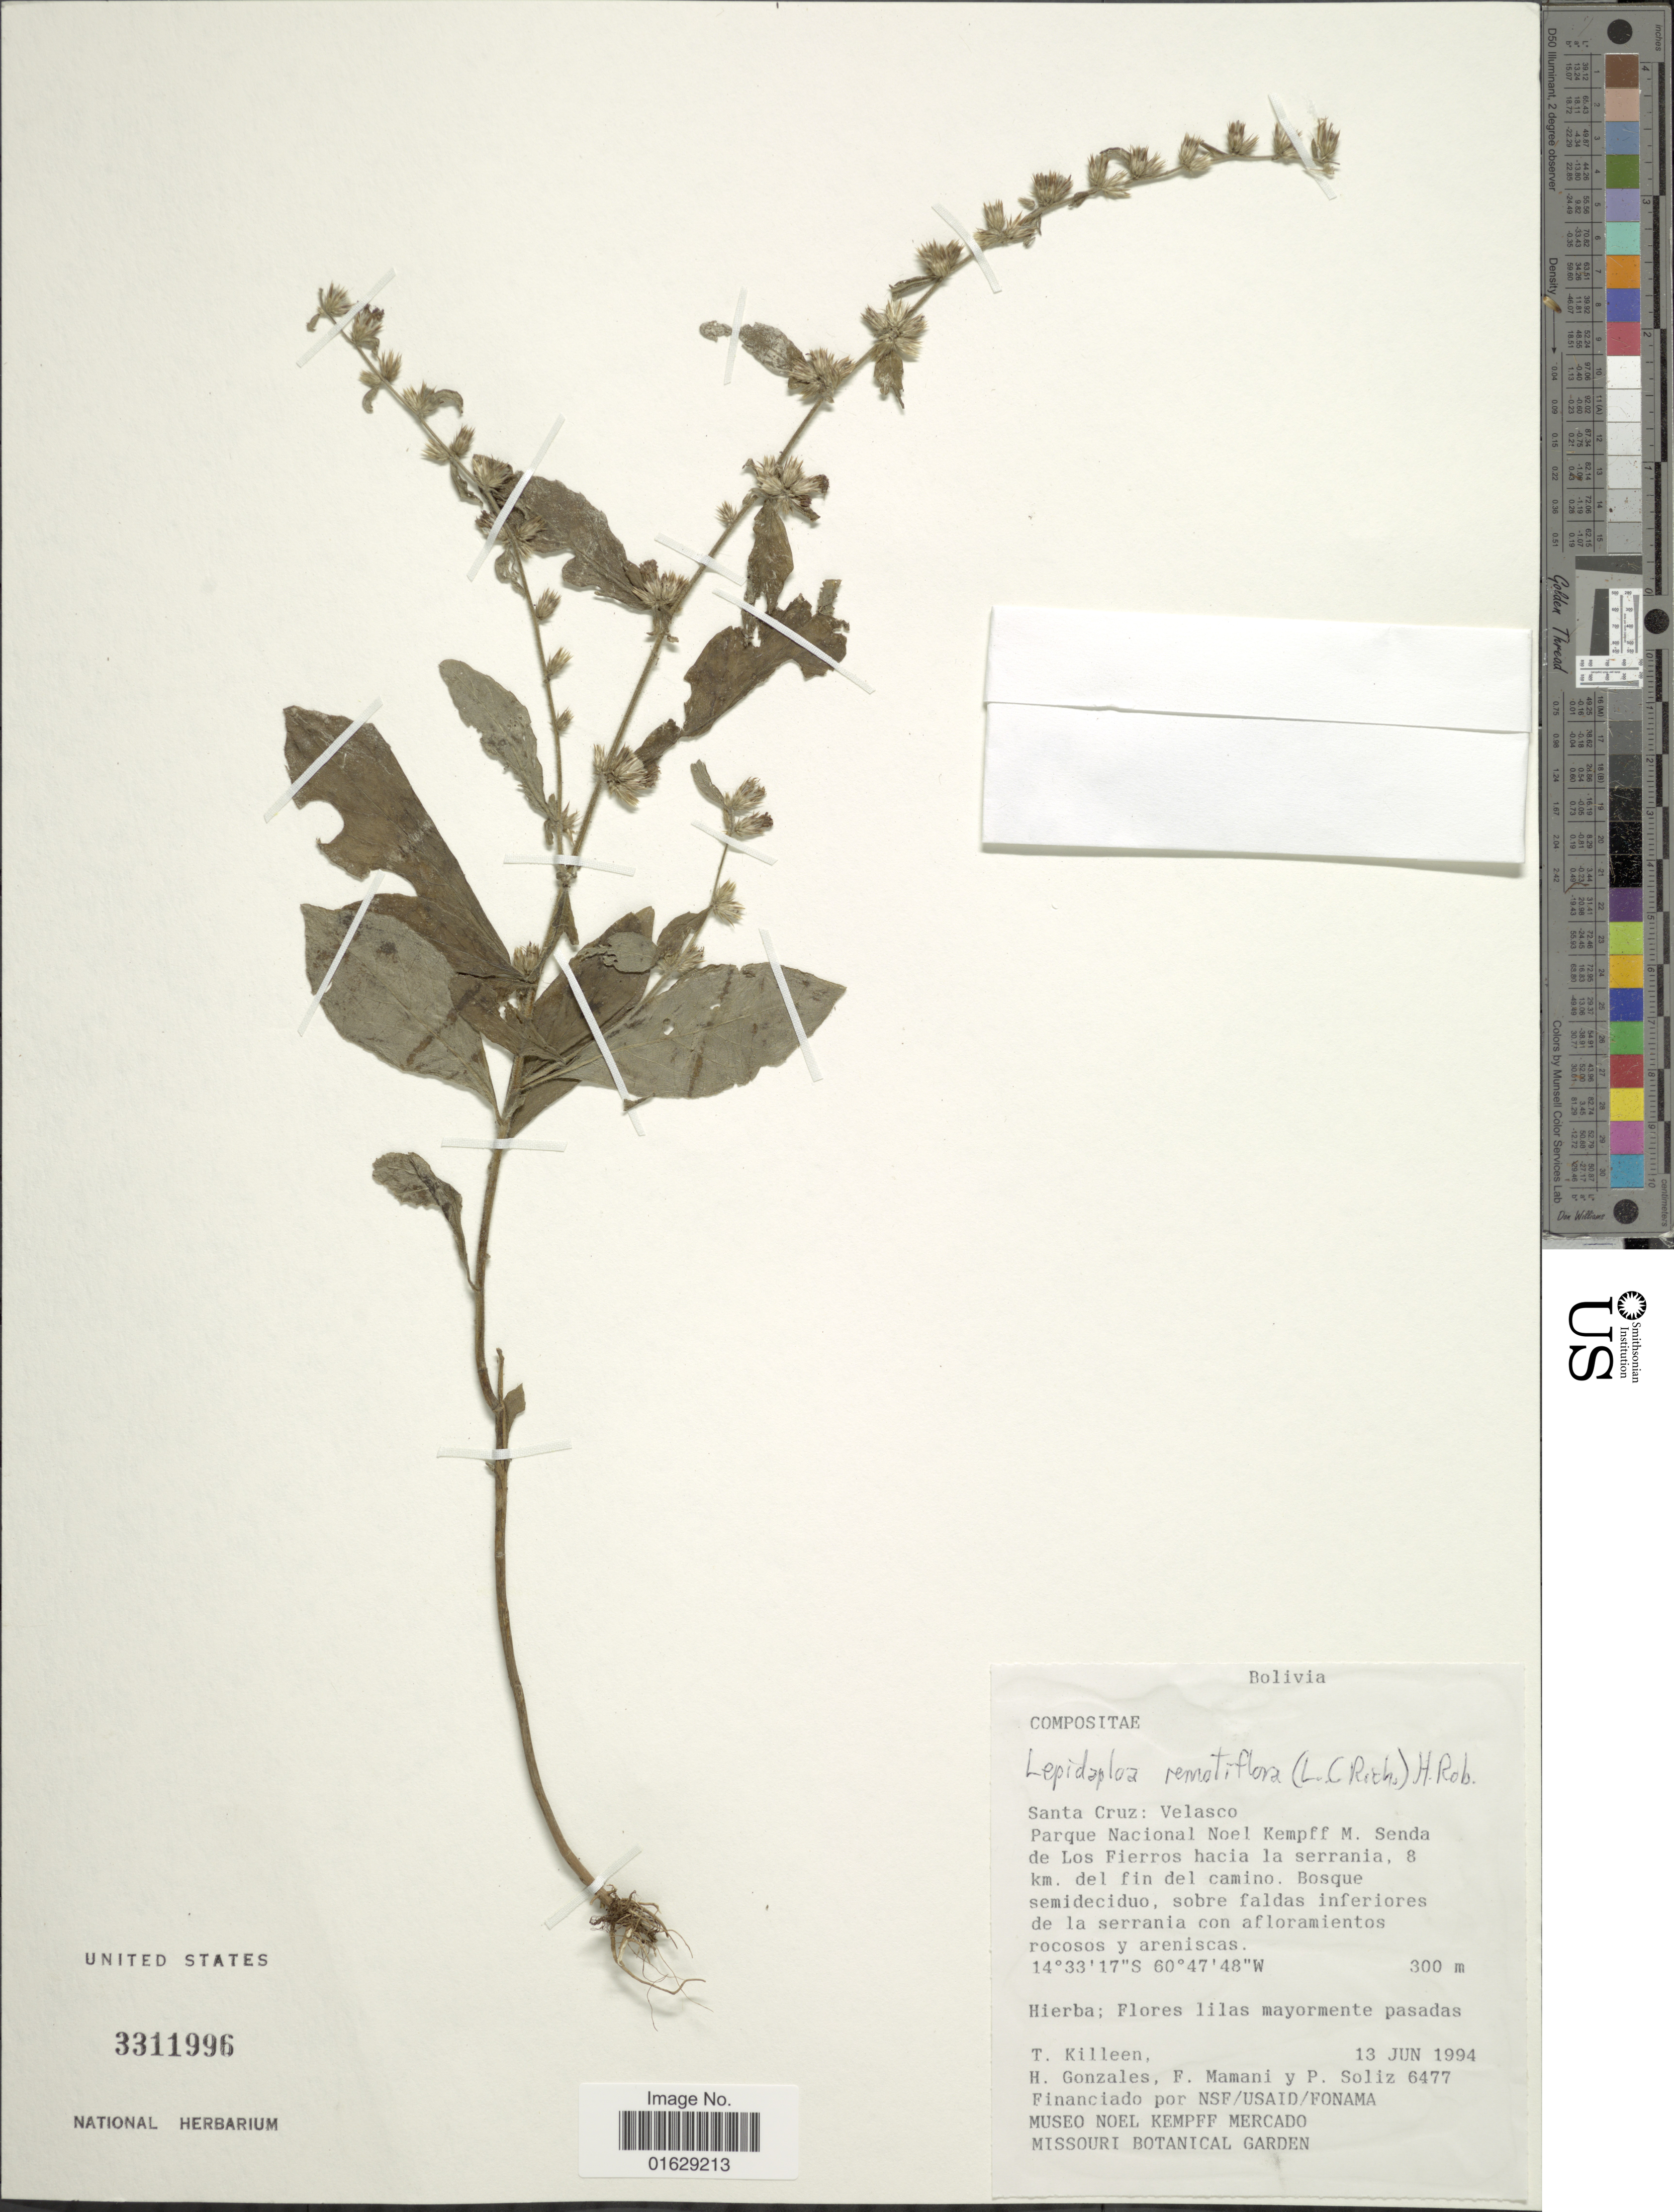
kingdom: Plantae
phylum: Tracheophyta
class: Magnoliopsida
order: Asterales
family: Asteraceae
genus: Lepidaploa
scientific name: Lepidaploa remotiflora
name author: (Rich.) H. Rob.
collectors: T. J. Killeen, H. Gonzales, F. Mamani & P. Soliz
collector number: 6477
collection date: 1994-06-13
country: Bolivia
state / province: Santa Cruz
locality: Santa Cruz: Velasco, Parque Nacional Noel Kempff M. Senda de Los Fierros hacia la serrania, 8 km. del fin del camino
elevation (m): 300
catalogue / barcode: US 3311996